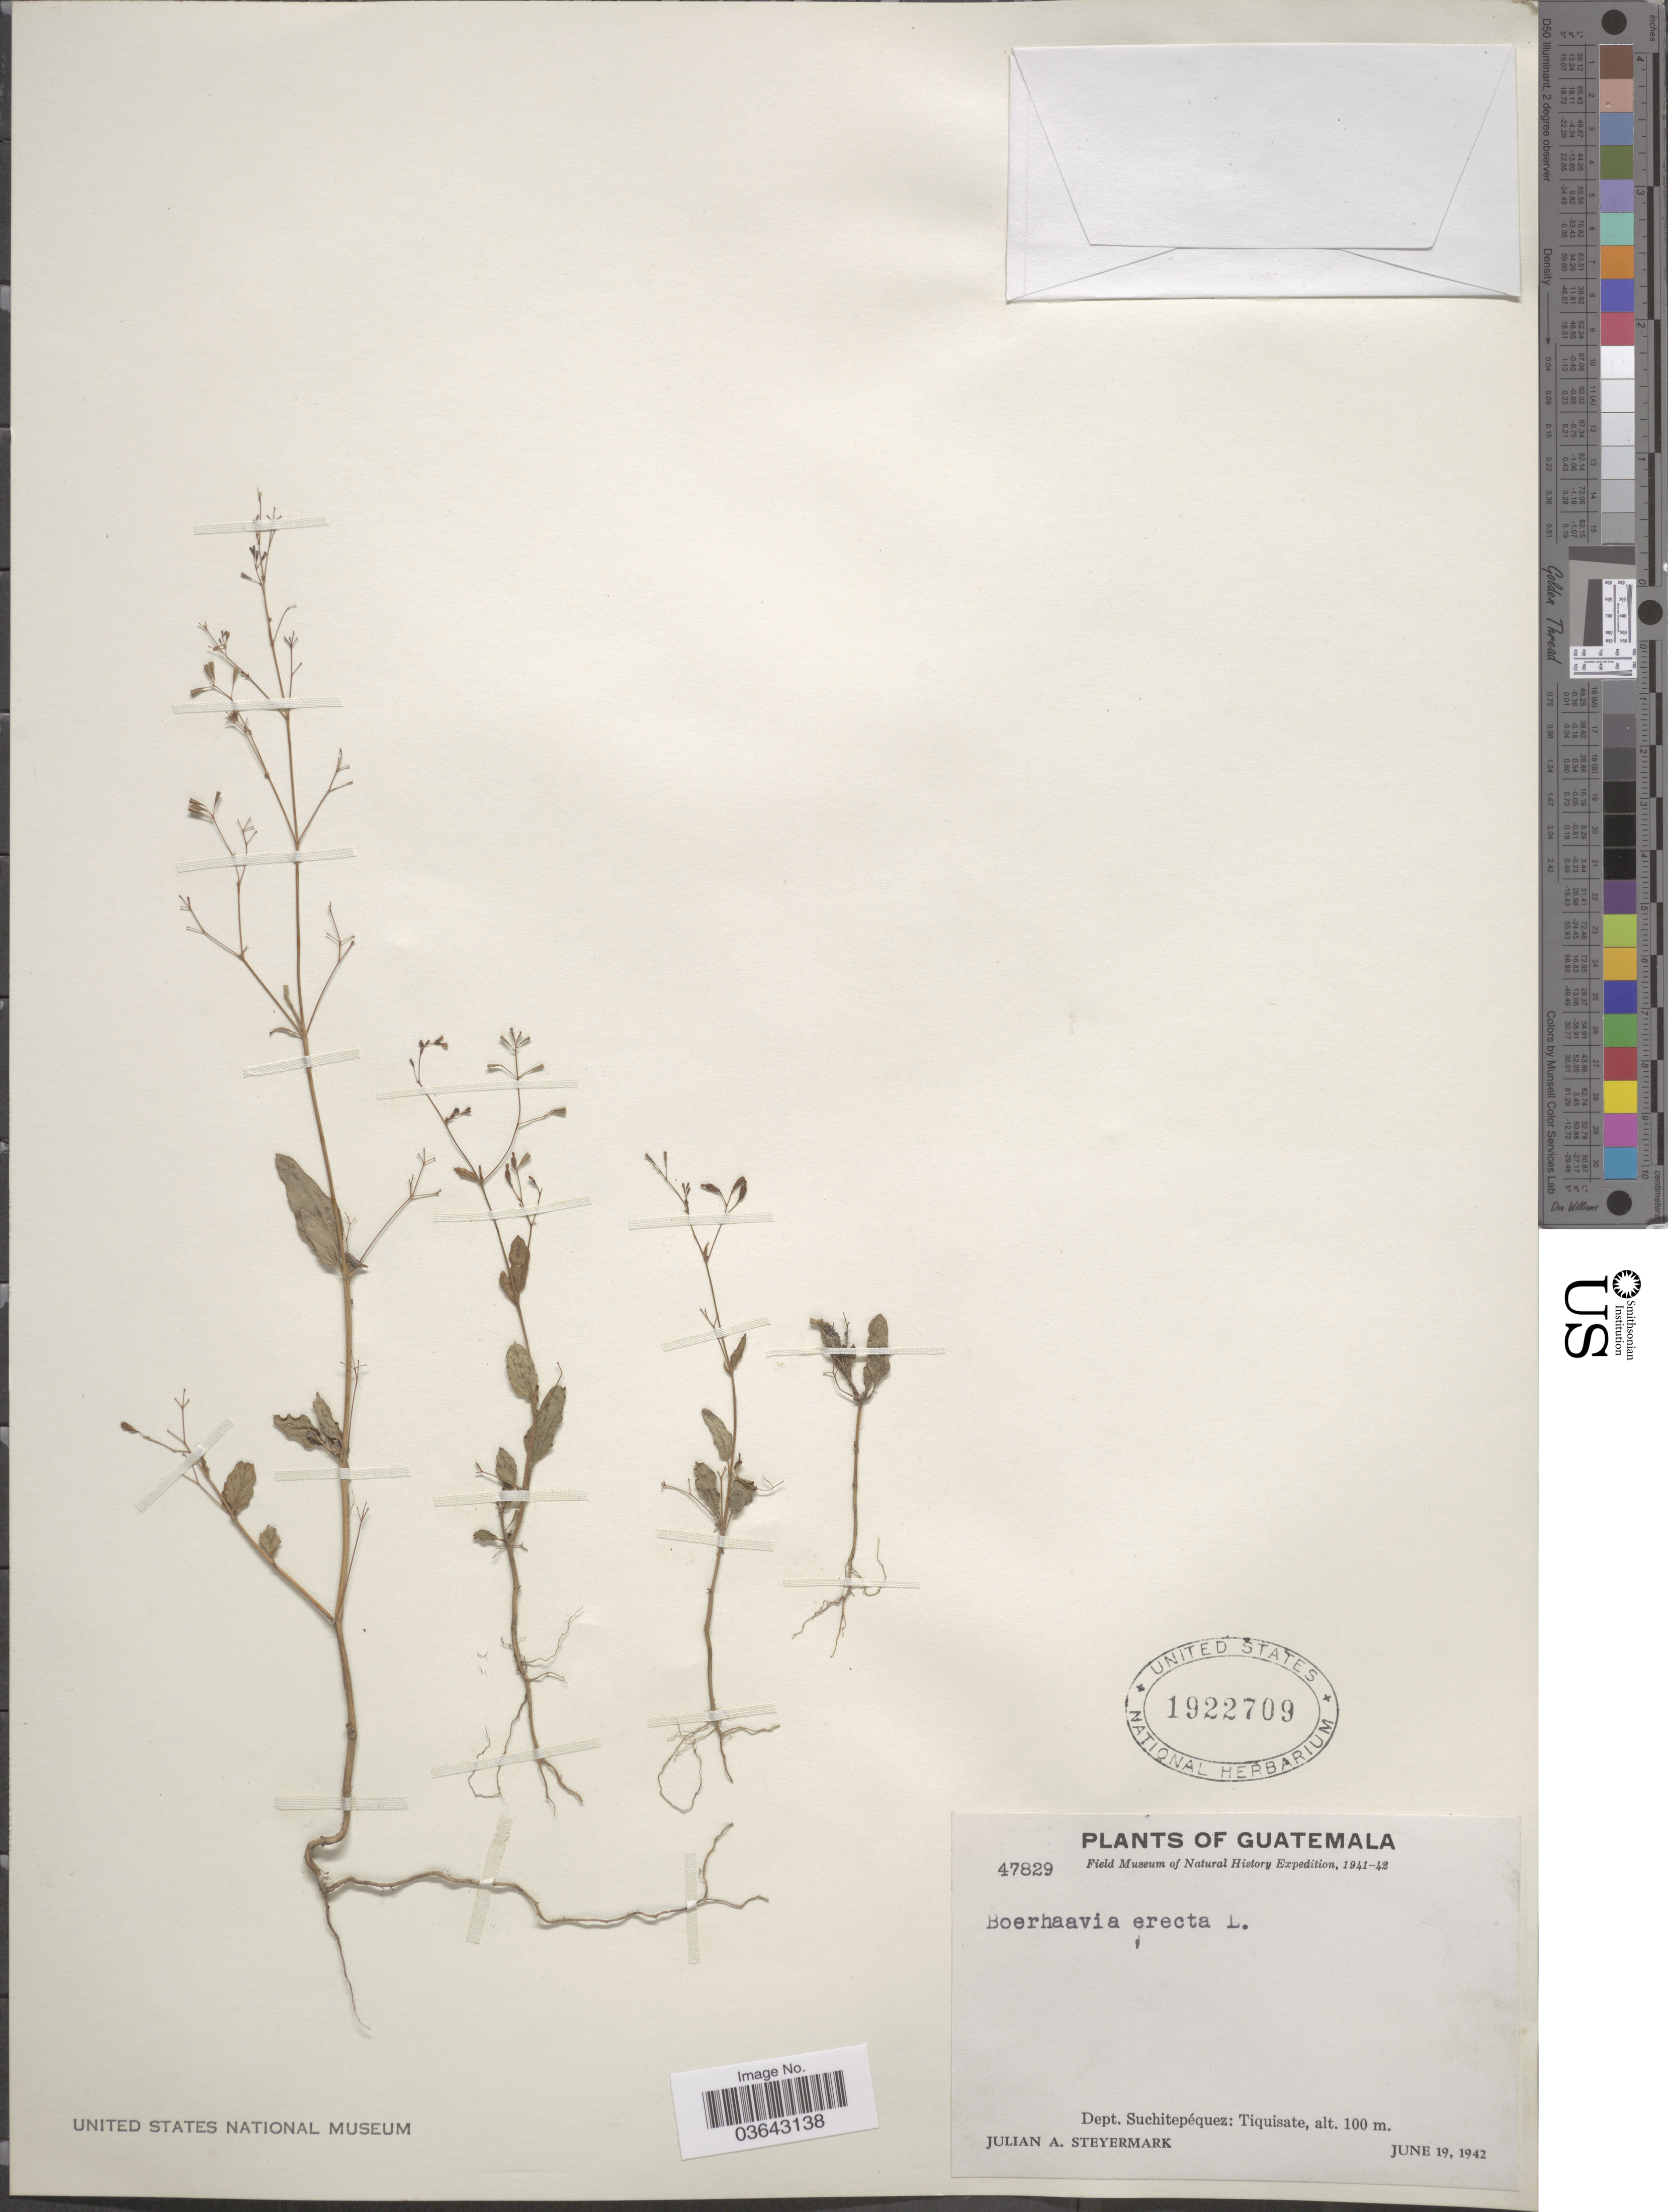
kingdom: Plantae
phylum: Tracheophyta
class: Magnoliopsida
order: Caryophyllales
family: Nyctaginaceae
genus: Boerhavia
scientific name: Boerhavia erecta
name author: L.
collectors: J. Steyermark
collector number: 47829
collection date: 1942-06-19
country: Guatemala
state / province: Suchitepéquez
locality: Dept. Suchitepéquez: Tiquisate.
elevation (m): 100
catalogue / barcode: US 1922709